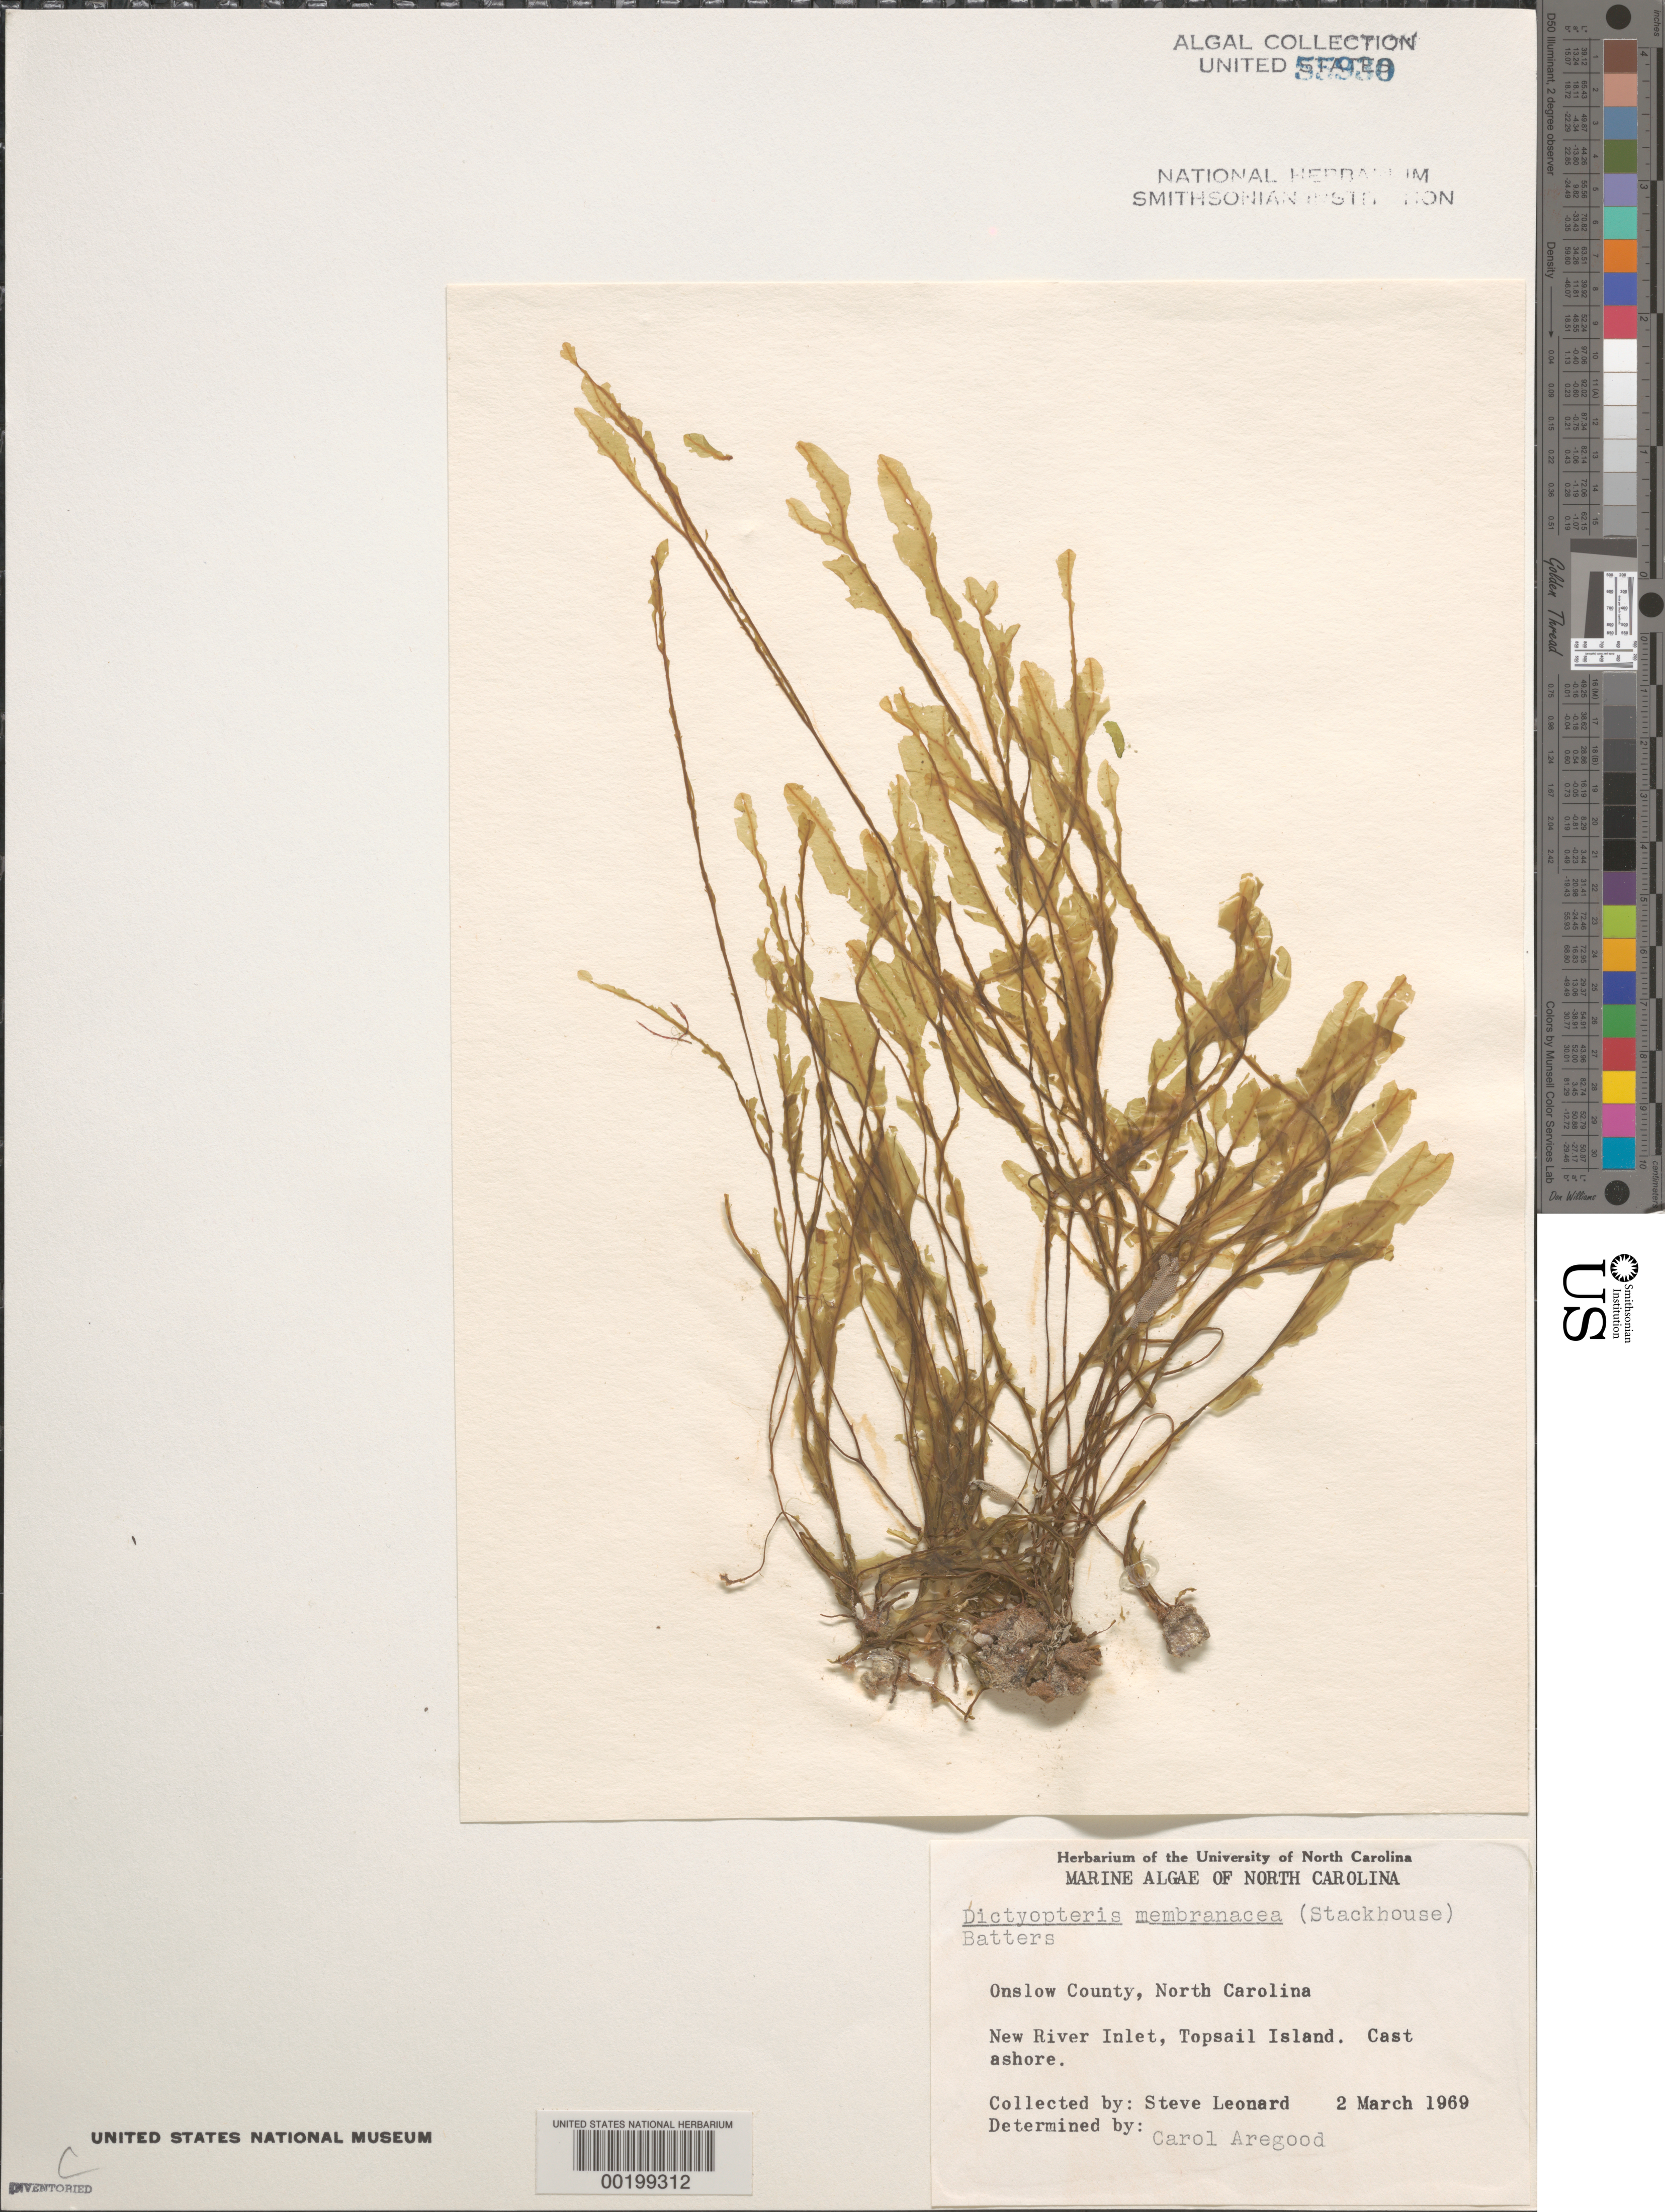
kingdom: Chromista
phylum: Ochrophyta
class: Phaeophyceae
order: Dictyotales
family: Dictyotaceae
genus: Dictyopteris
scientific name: Dictyopteris polypodioides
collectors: S. Leonard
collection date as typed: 02 Mar 1969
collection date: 1969-03-02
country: United States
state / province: North Carolina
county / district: Onslow County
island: Topsail Island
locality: New River Inlet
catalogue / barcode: US 55930